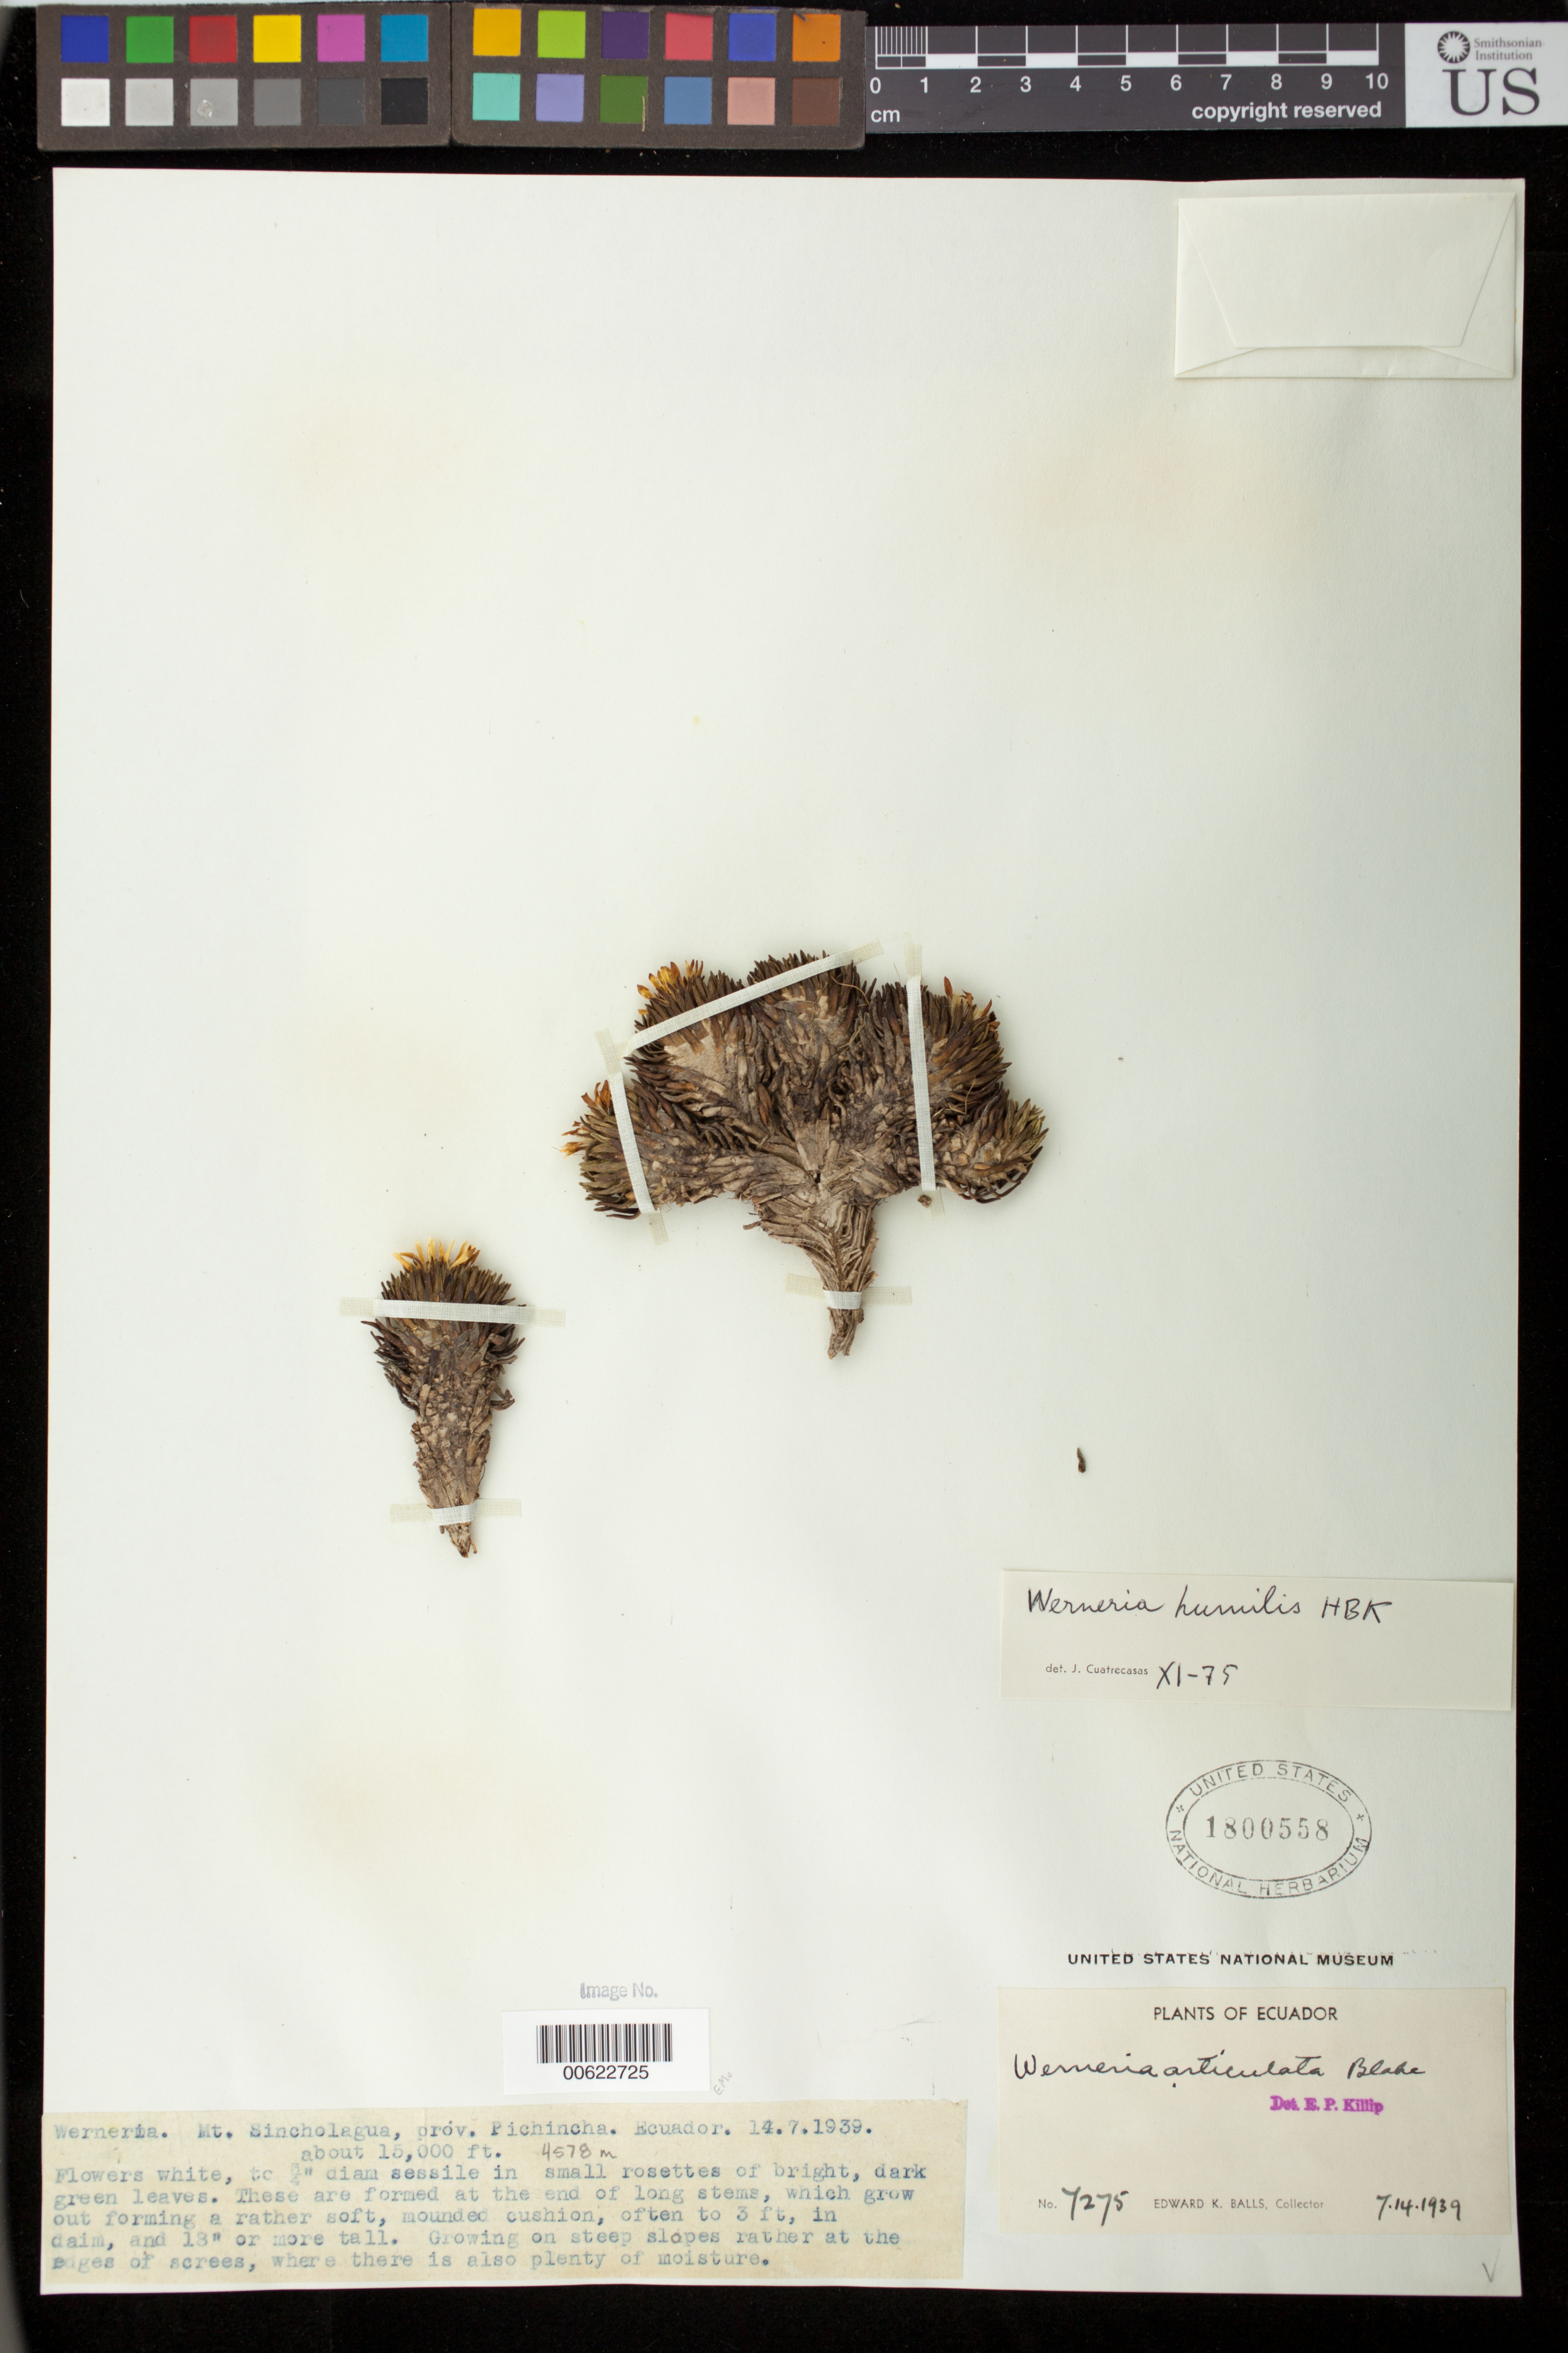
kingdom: Plantae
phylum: Tracheophyta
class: Magnoliopsida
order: Asterales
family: Asteraceae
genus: Xenophyllum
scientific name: Xenophyllum humile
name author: (Kunth) V.A. Funk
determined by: Funk, Vicki A., (BOT), Smithsonian Institution - National Museum of Natural History (UNITED STATES)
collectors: E. K. Balls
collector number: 7275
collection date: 1939-07-14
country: Ecuador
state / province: Pichincha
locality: Mt. Sincholagua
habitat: Growing on steep slopes rather at the edges of screes, where there is also plenty of moisture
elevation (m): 4572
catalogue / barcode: US 1800558